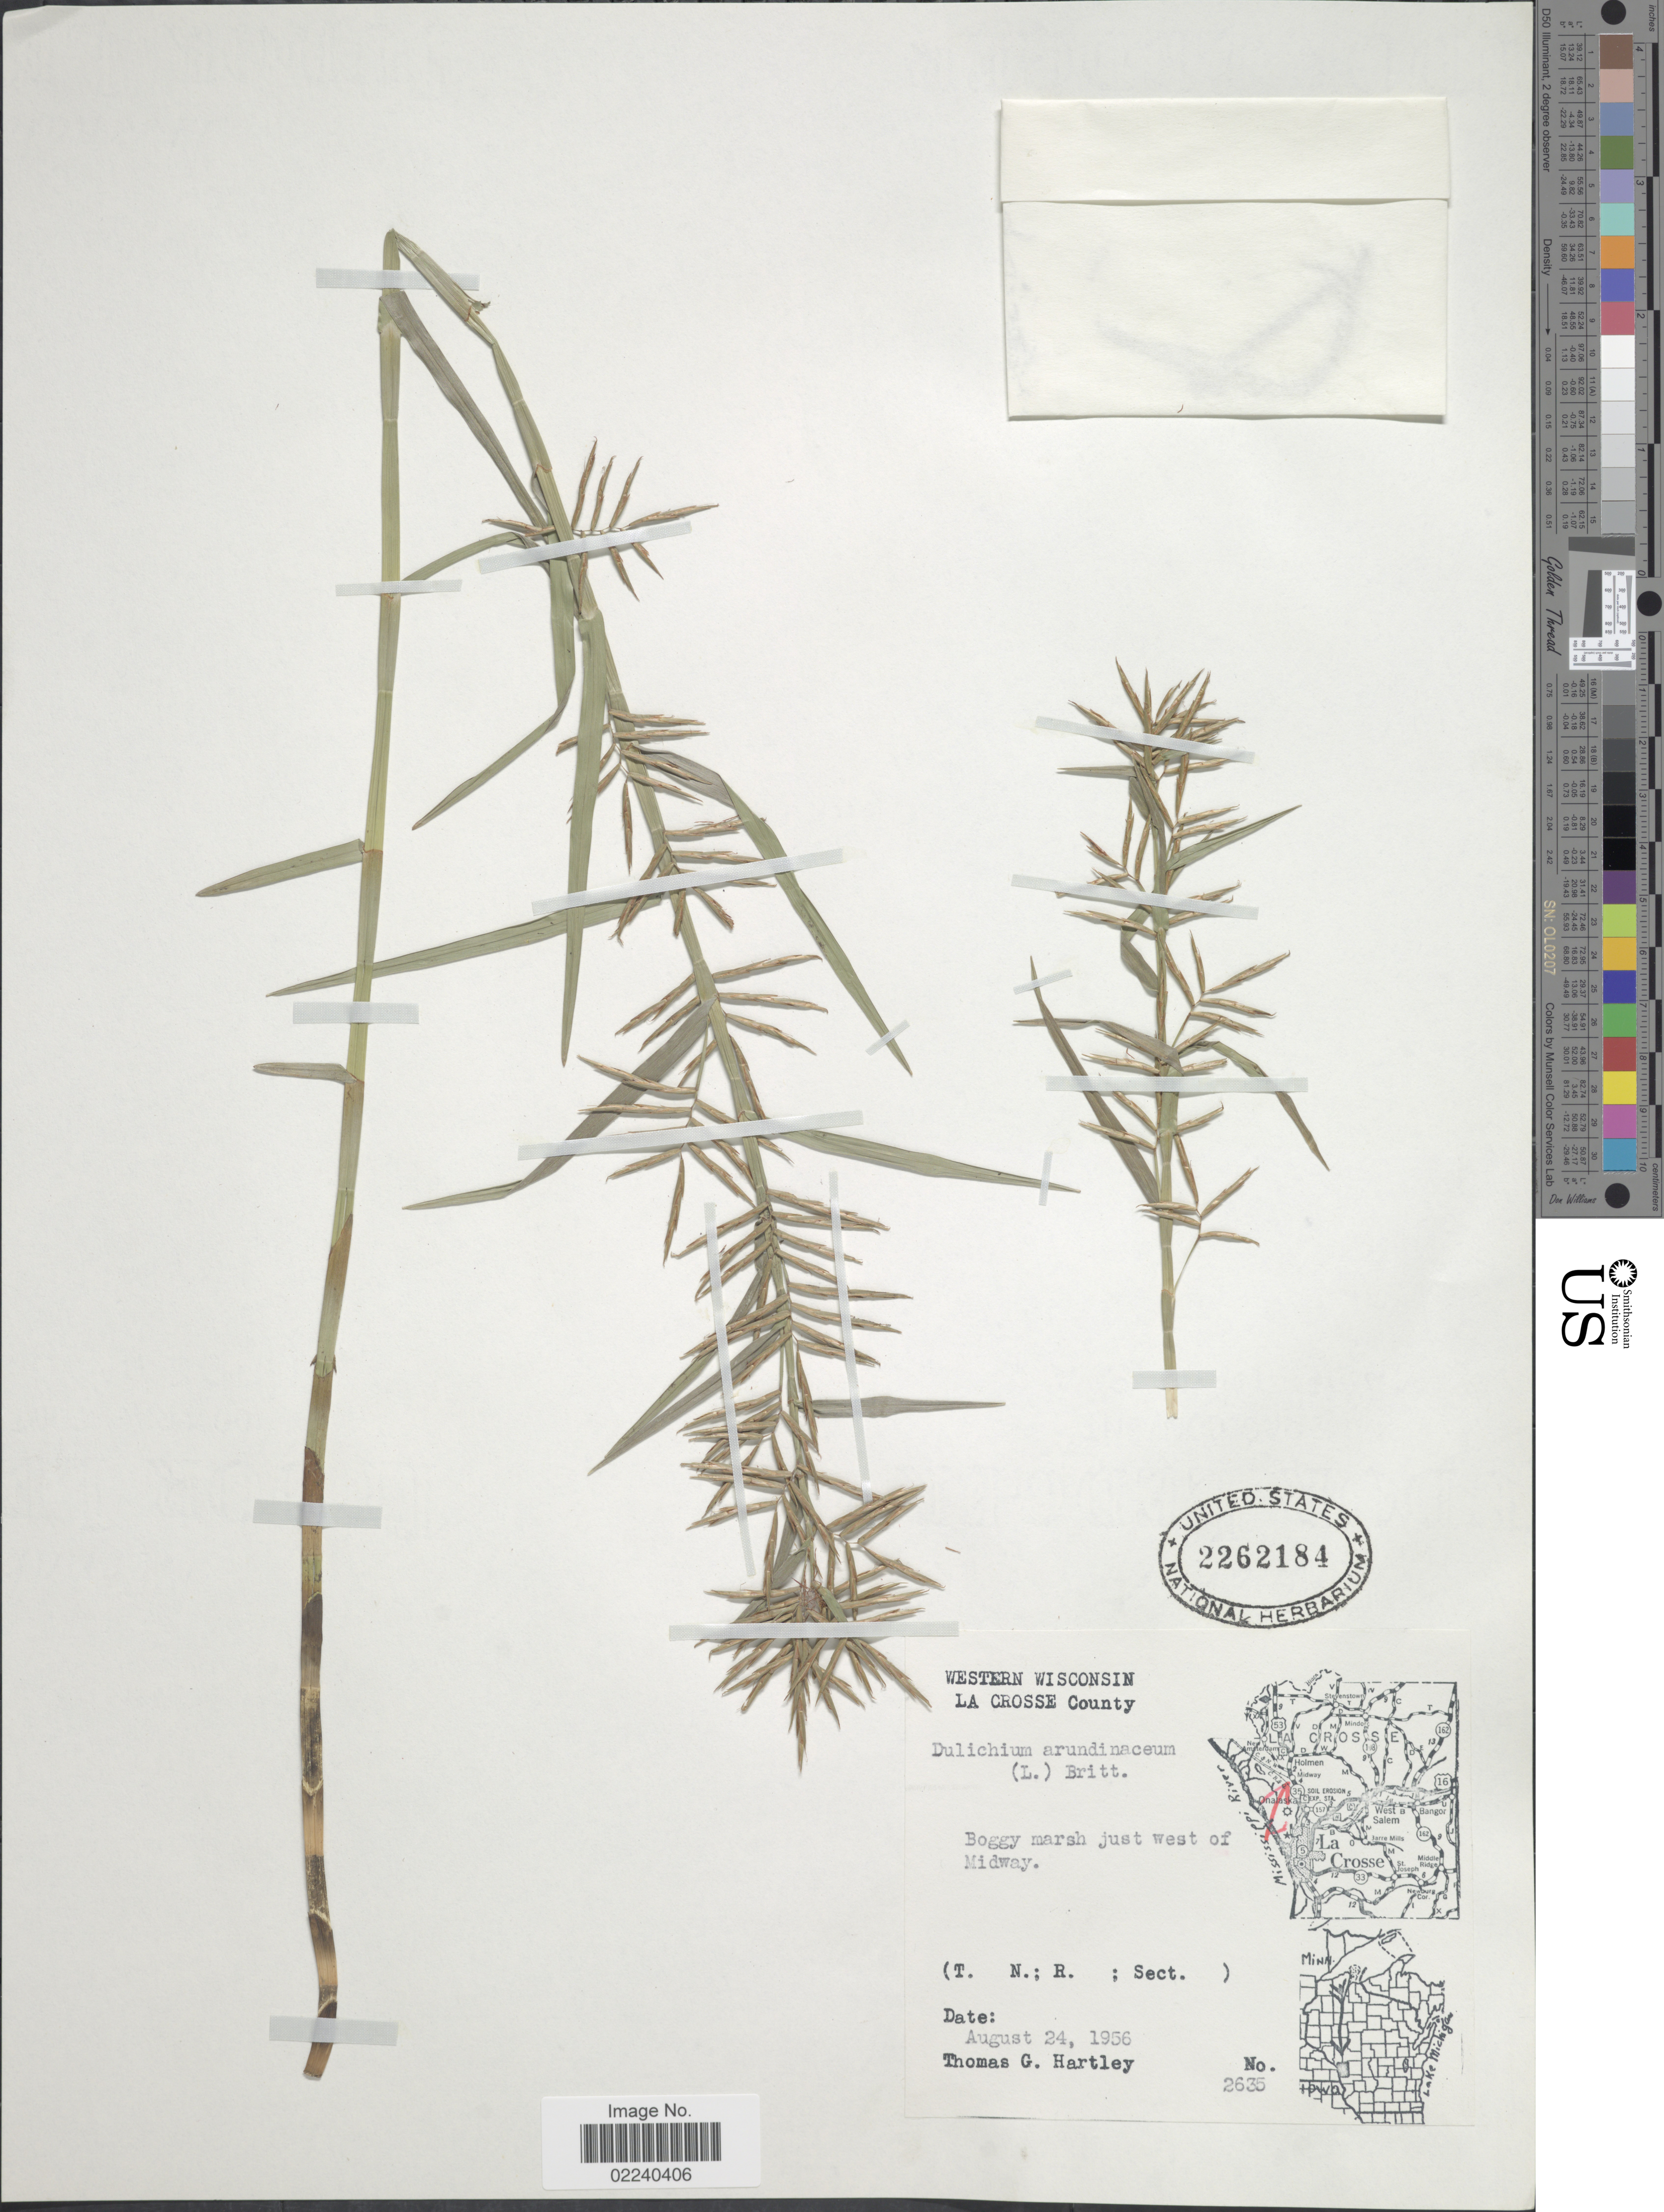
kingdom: Plantae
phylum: Tracheophyta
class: Liliopsida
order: Poales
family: Cyperaceae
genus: Dulichium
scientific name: Dulichium arundinaceum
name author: (L.) Britton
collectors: T. G. Hartley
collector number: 2635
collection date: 1956-08-24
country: United States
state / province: Wisconsin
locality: Western Wisconsin, La Crosse County, Boggy marsh just west of Midway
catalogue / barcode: US 2262184